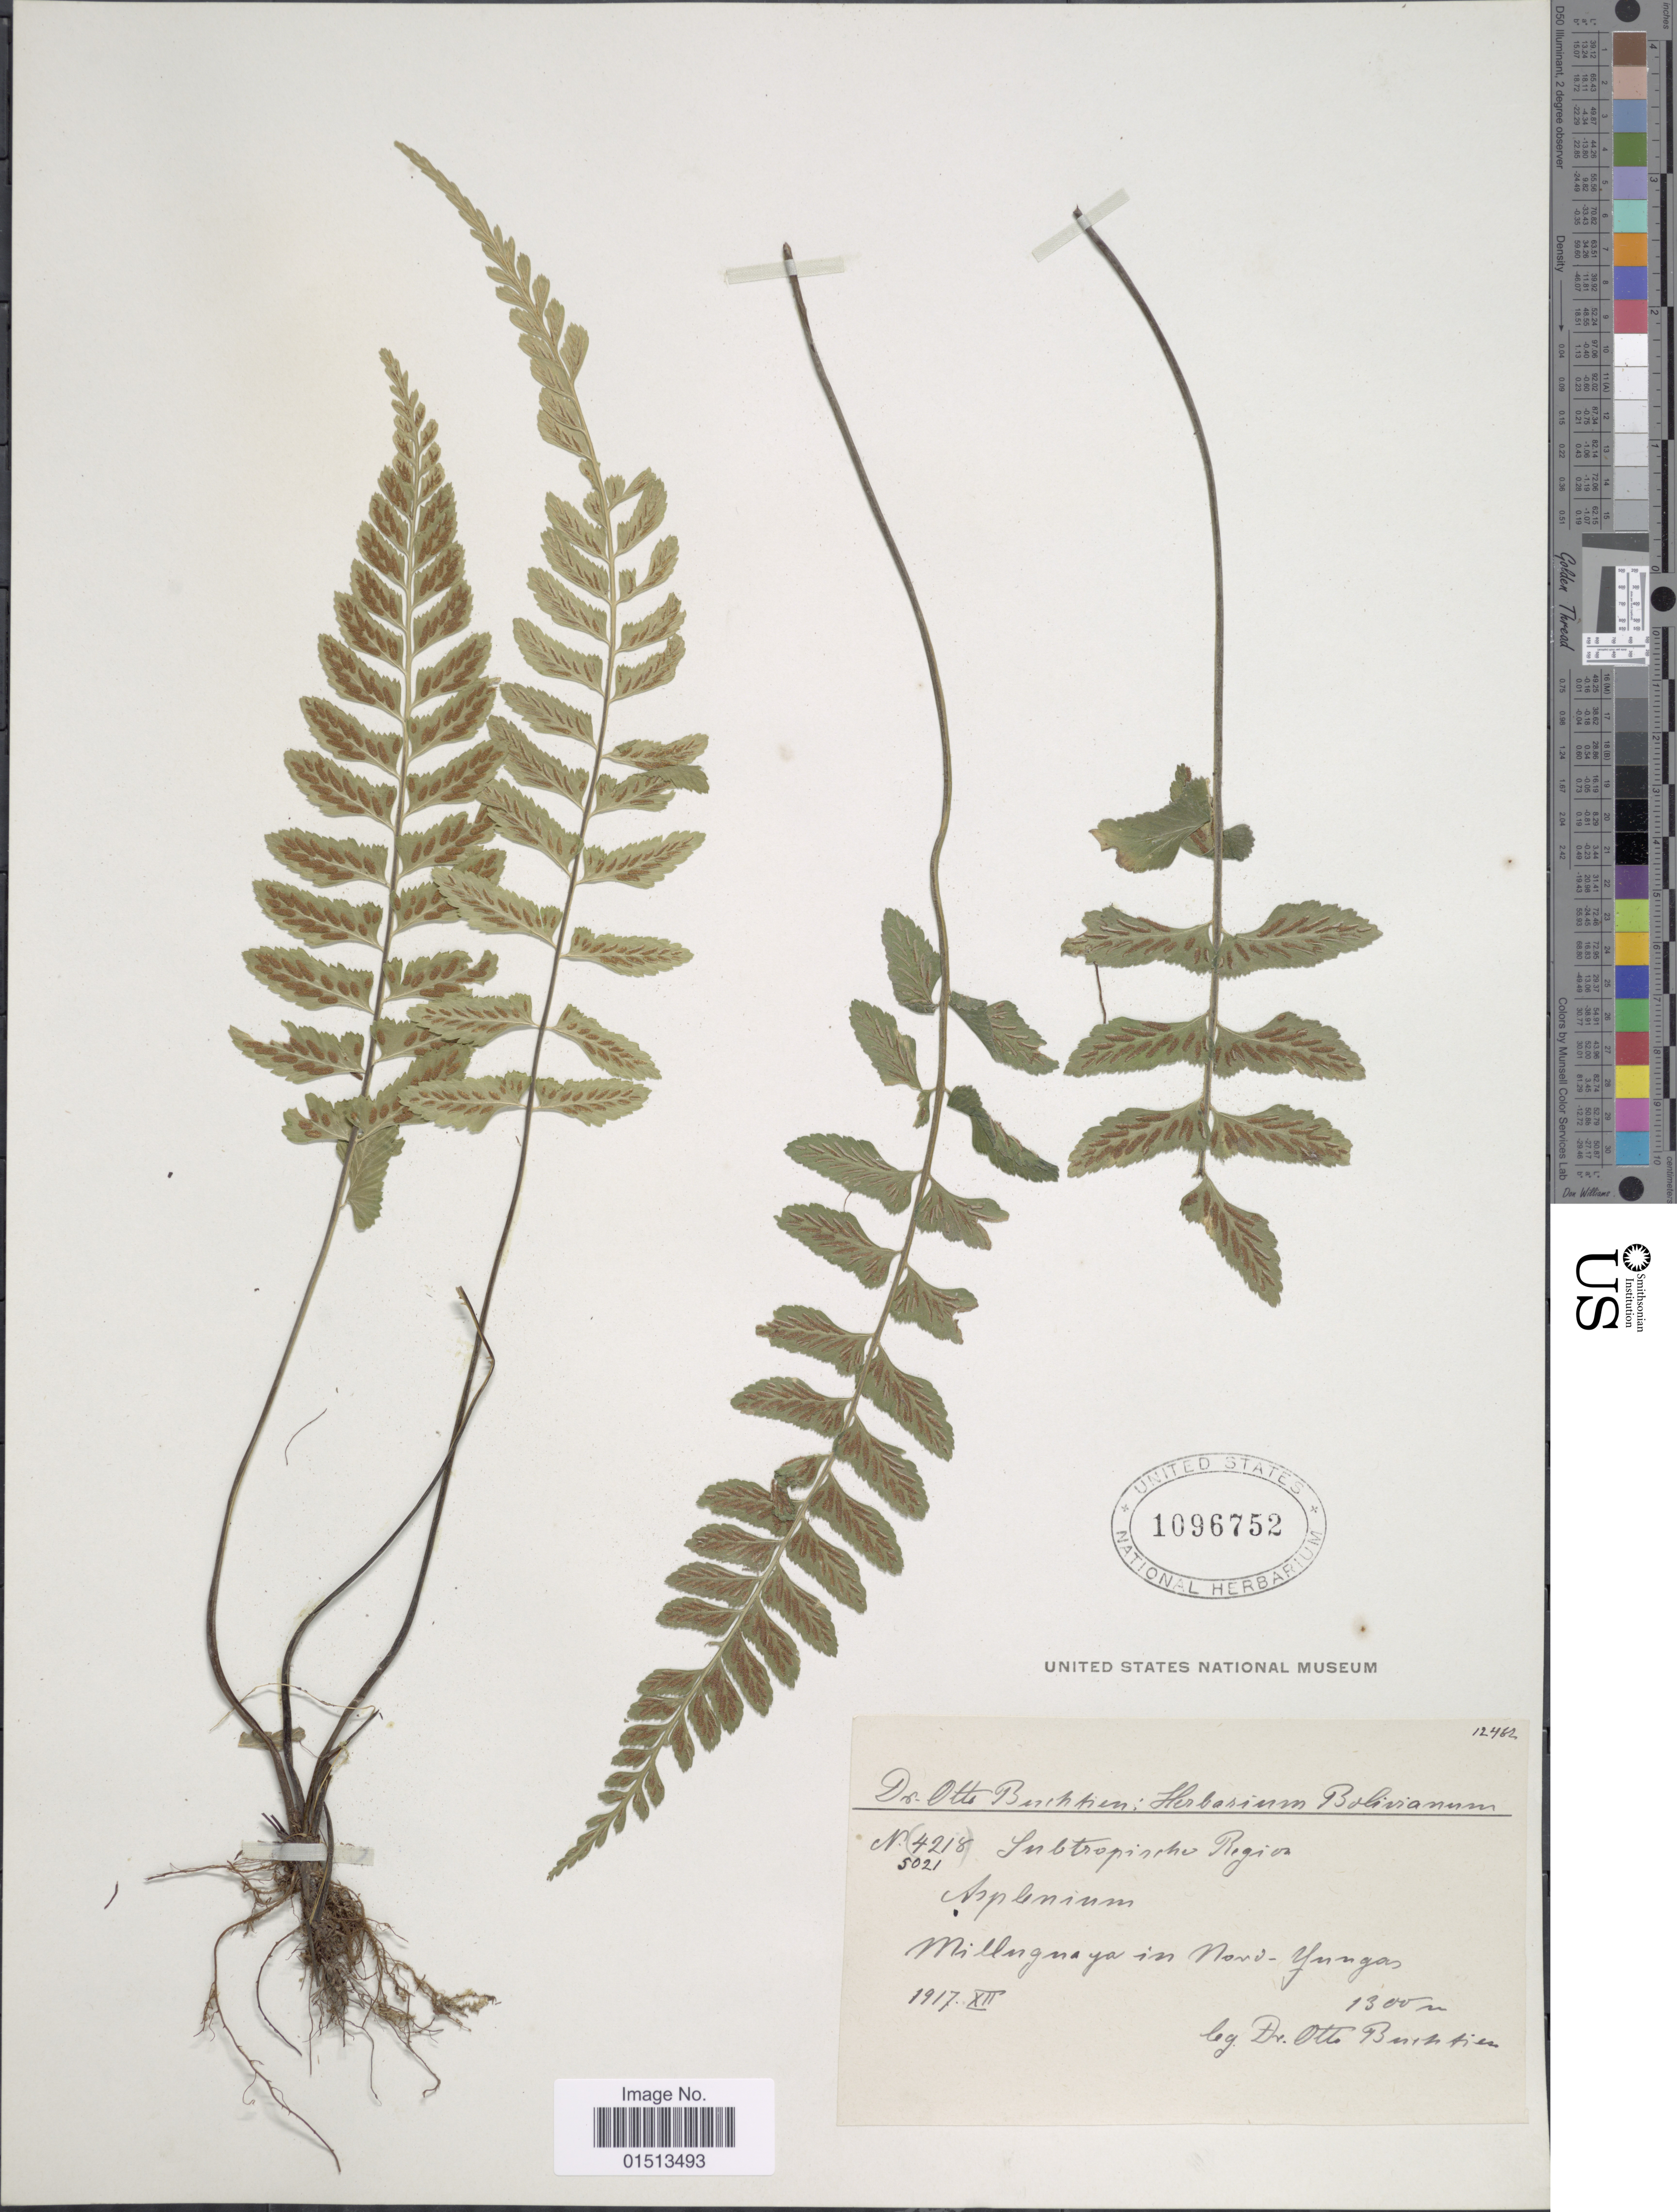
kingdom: Plantae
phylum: Tracheophyta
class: Polypodiopsida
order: Polypodiales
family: Aspleniaceae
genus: Asplenium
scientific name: Asplenium sp.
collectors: O. Buchtien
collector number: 5021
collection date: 1917-12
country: Bolivia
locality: Subtropische Region, Milluguayaia Nord-Yungas.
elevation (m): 1300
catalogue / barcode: US 1096752